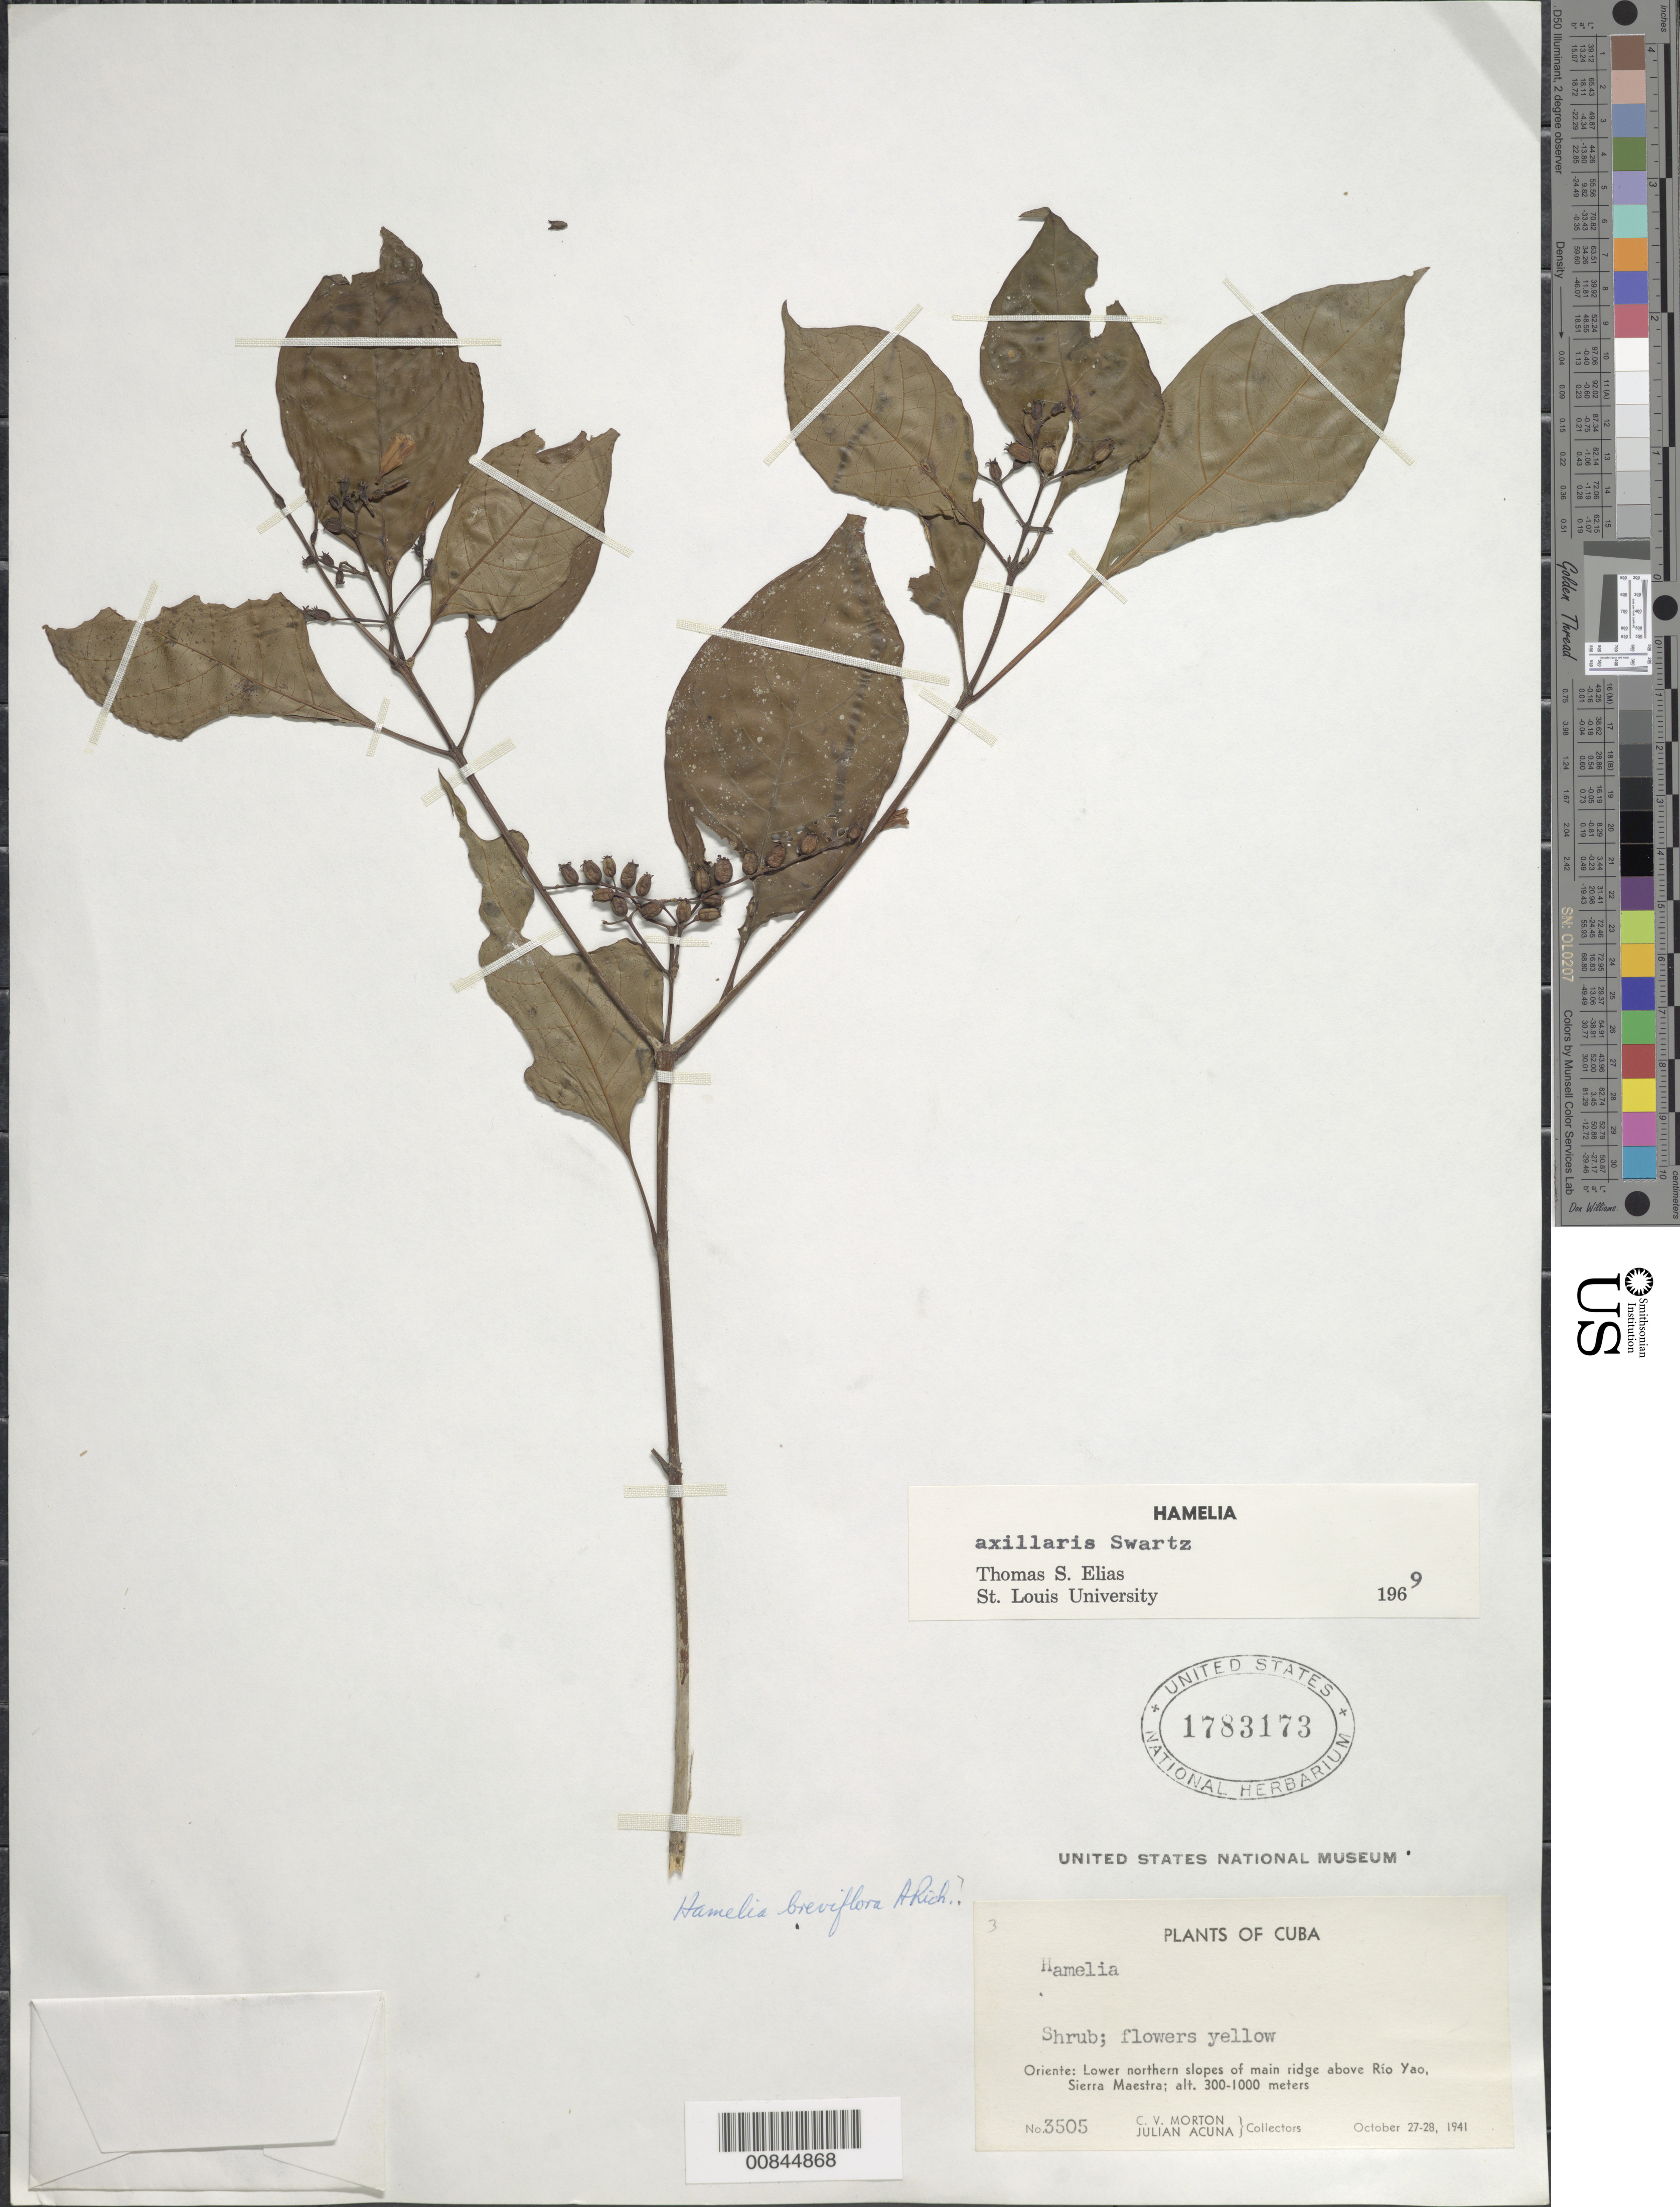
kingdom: Plantae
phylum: Tracheophyta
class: Magnoliopsida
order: Gentianales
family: Rubiaceae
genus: Hamelia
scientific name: Hamelia axillaris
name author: Sw.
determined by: Elias, T. S.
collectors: C. V. Morton & J. Acuña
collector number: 3505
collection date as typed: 27 Oct 1941 to 28 Oct 1941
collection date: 1941-10-27/1941-10-28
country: Cuba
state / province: Oriente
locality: Lower northern slopes of main ridge above Rio Yao, Sierra Maestra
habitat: Ridge, lower northern mountain slope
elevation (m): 300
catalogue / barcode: US 1783173